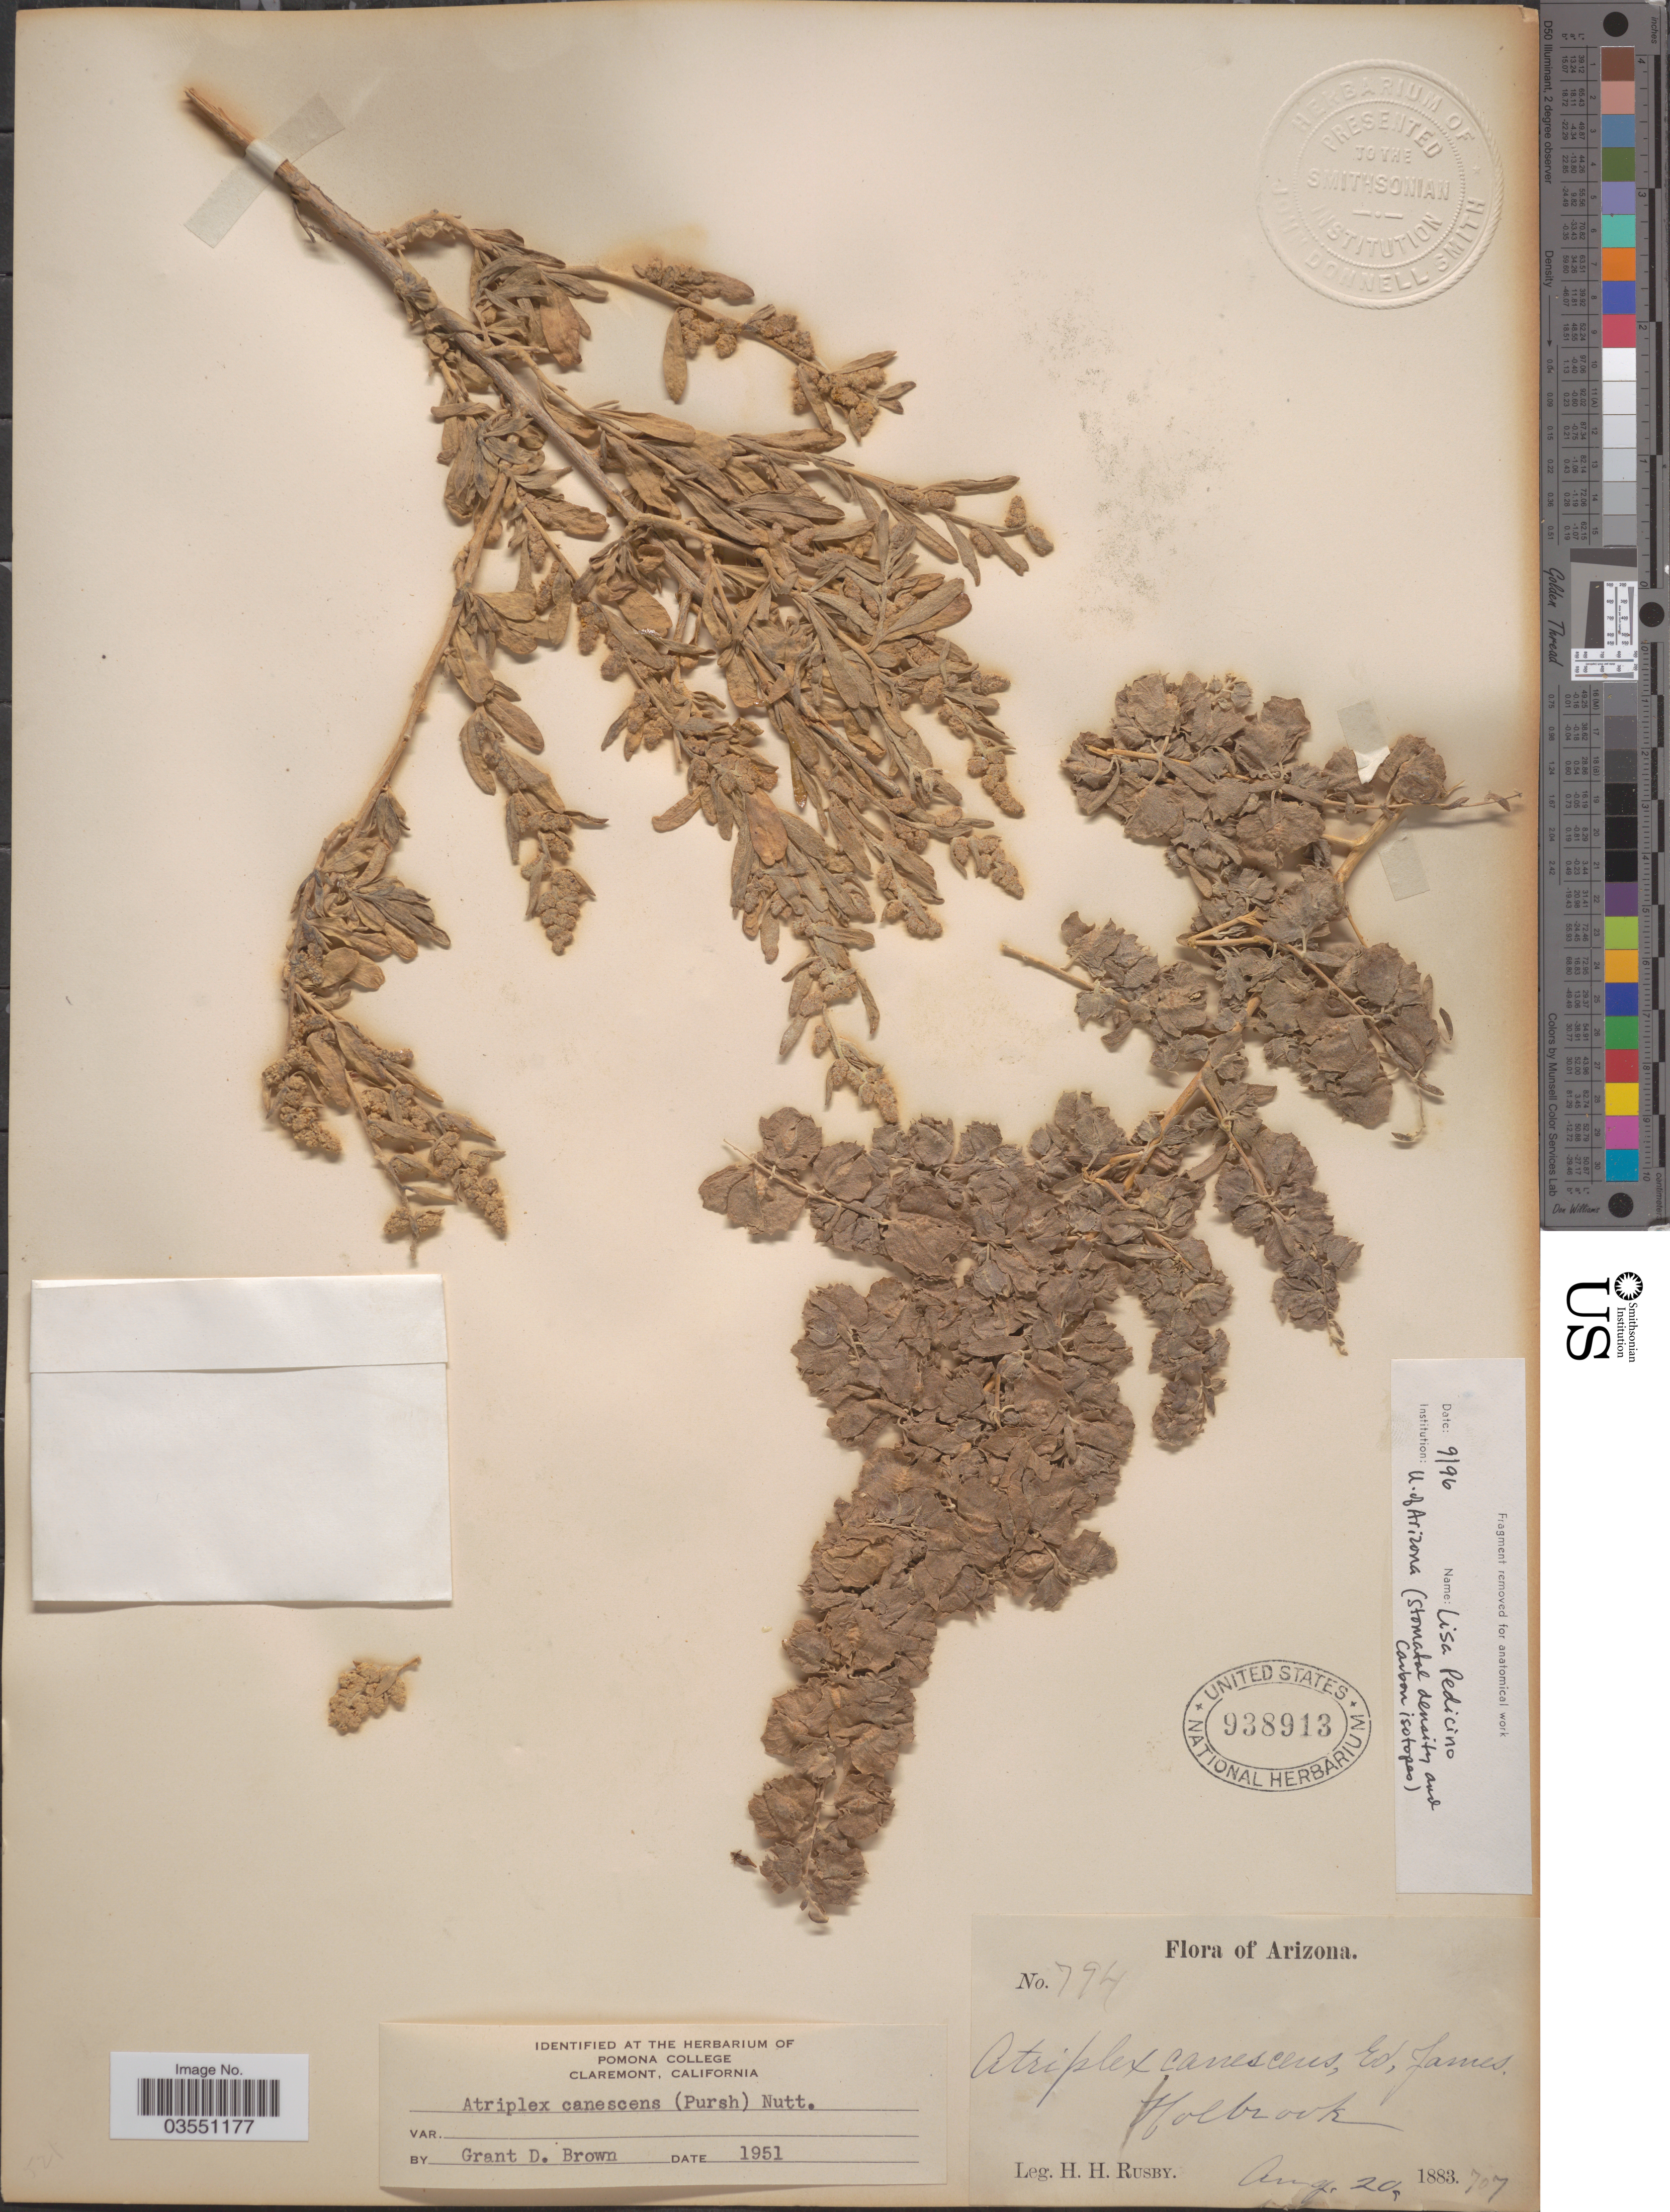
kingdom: Plantae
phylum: Tracheophyta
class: Magnoliopsida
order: Caryophyllales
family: Amaranthaceae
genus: Atriplex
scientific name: Atriplex canescens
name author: (Pursh) Nutt.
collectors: H. H. Rusby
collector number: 794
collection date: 1883-08-20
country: United States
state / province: Arizona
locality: Holbrook.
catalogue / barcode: US 938913